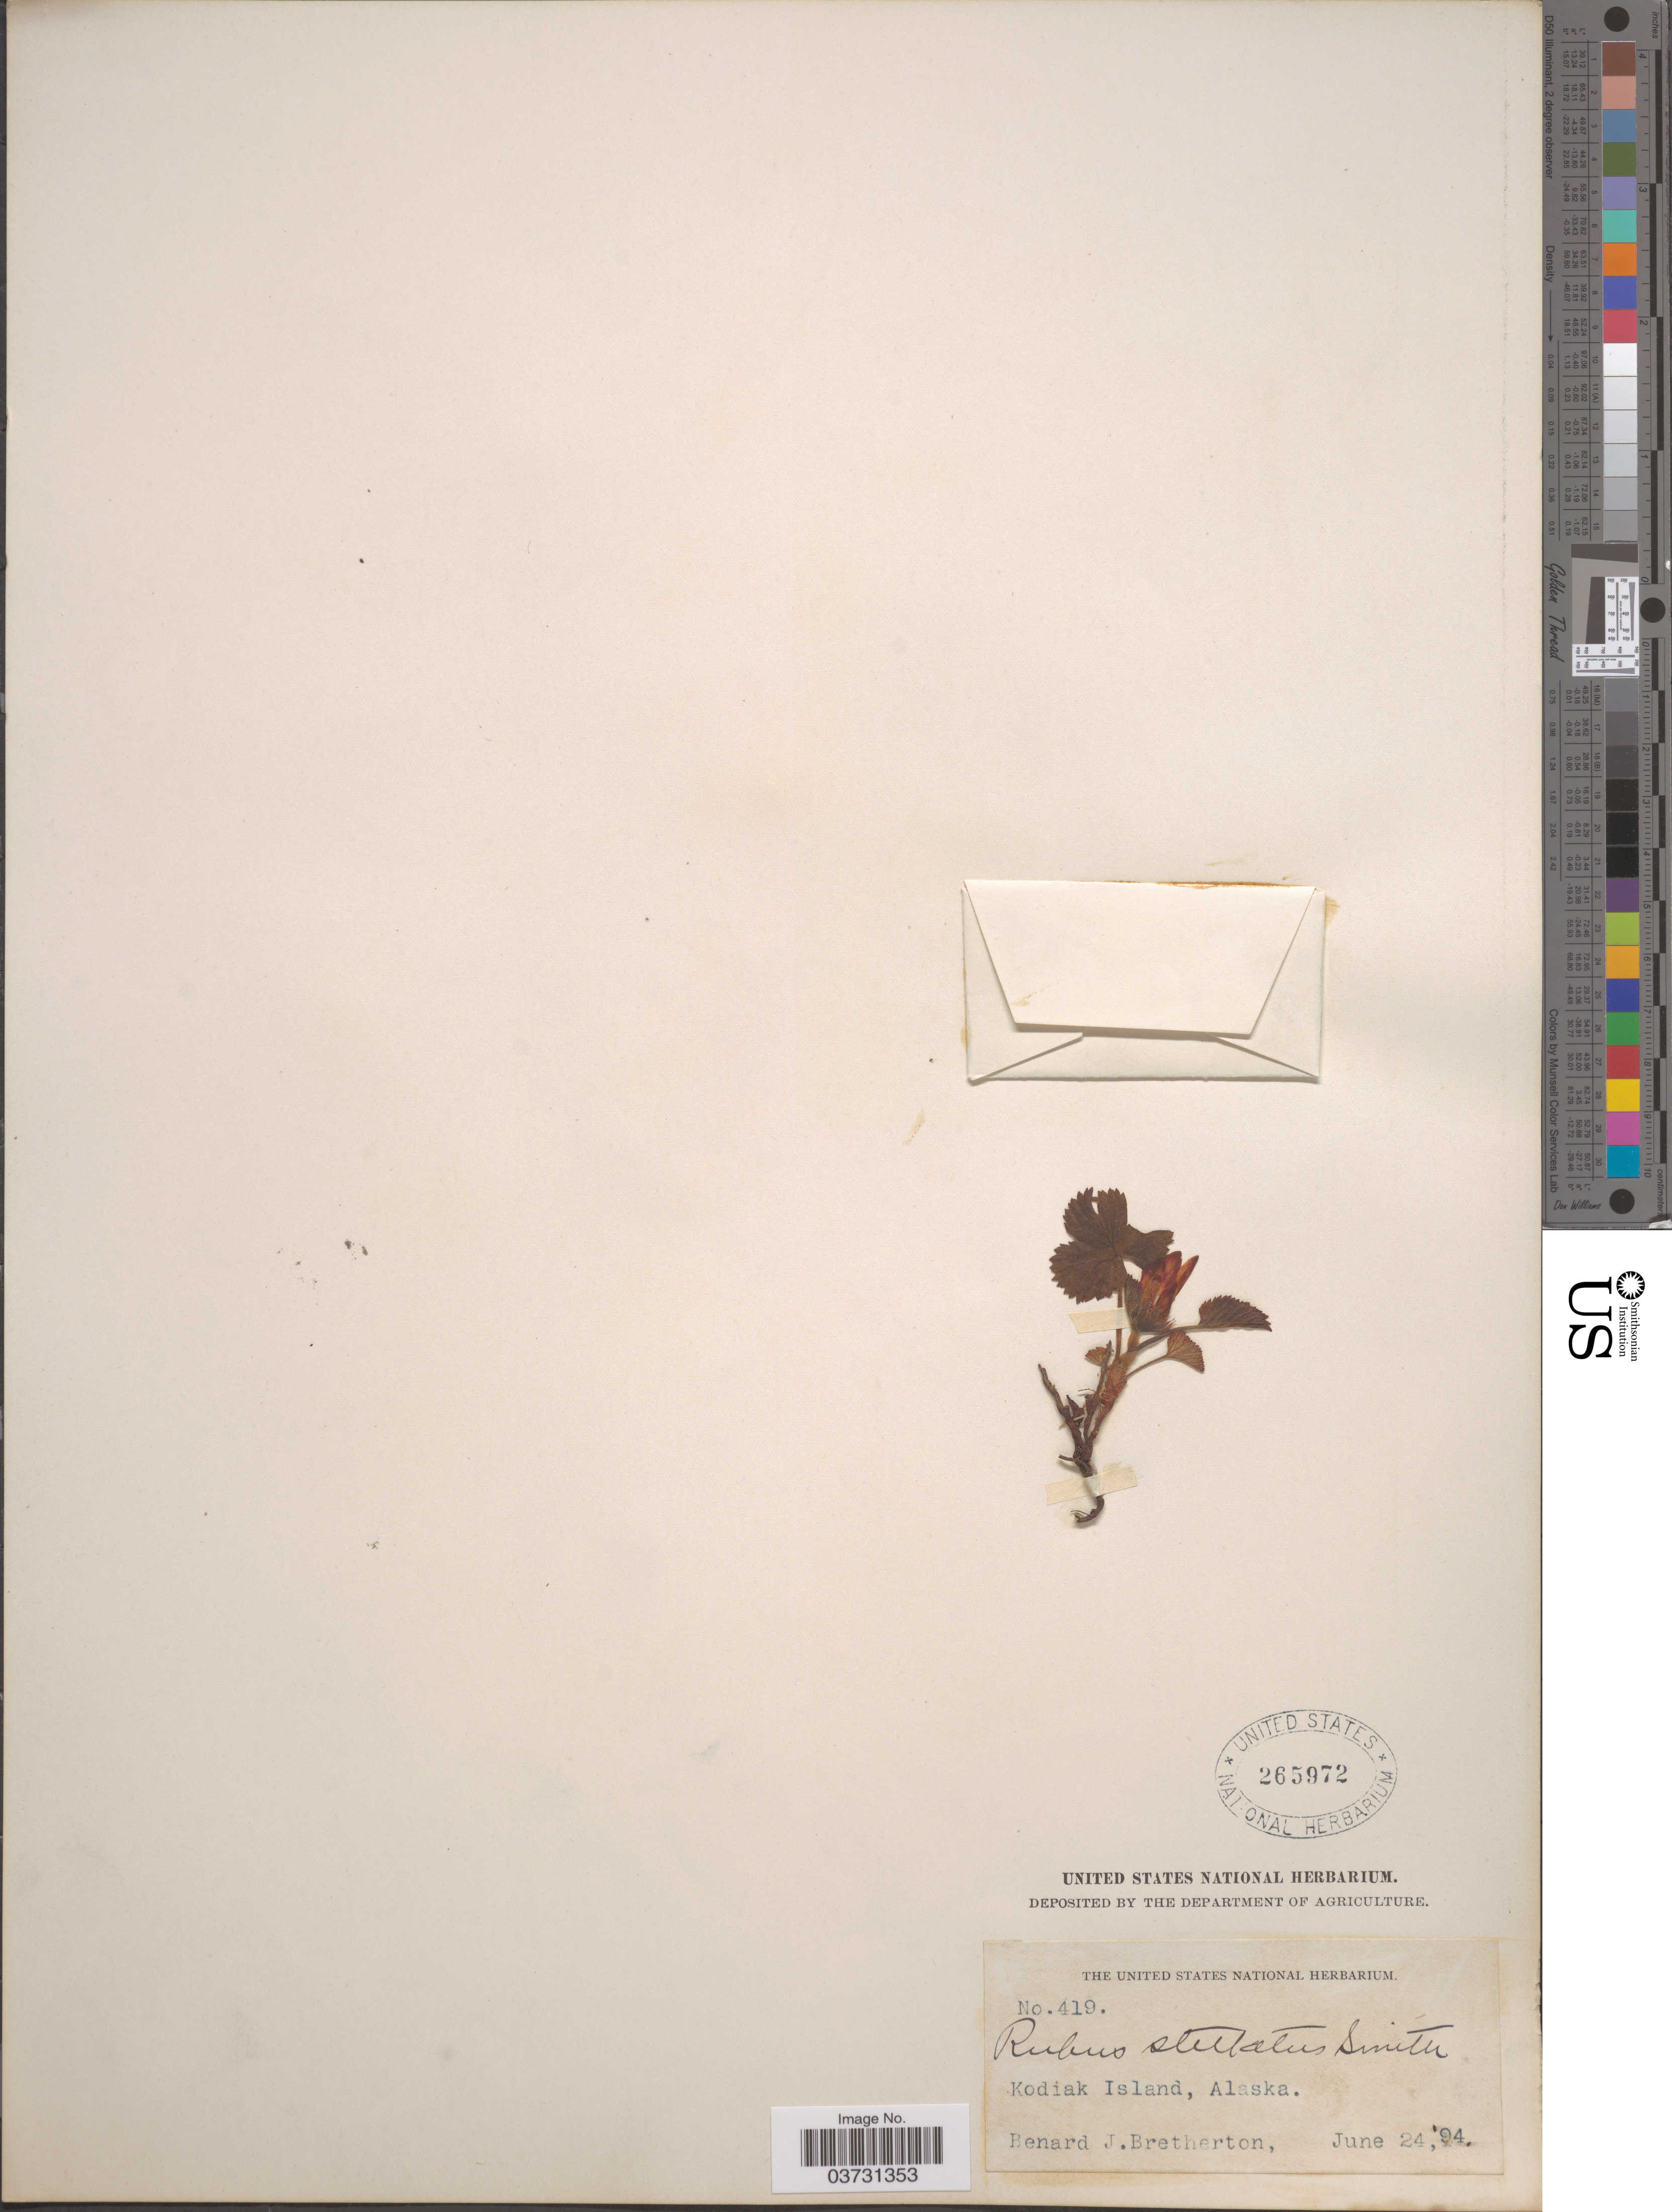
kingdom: Plantae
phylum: Tracheophyta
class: Magnoliopsida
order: Rosales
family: Rosaceae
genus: Rubus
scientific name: Rubus stellatus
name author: Sm.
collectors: B. Bretherton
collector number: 419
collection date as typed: Transcribed d/m/y: 24/6/94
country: United States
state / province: Alaska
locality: Kodiak Island.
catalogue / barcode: US 265972